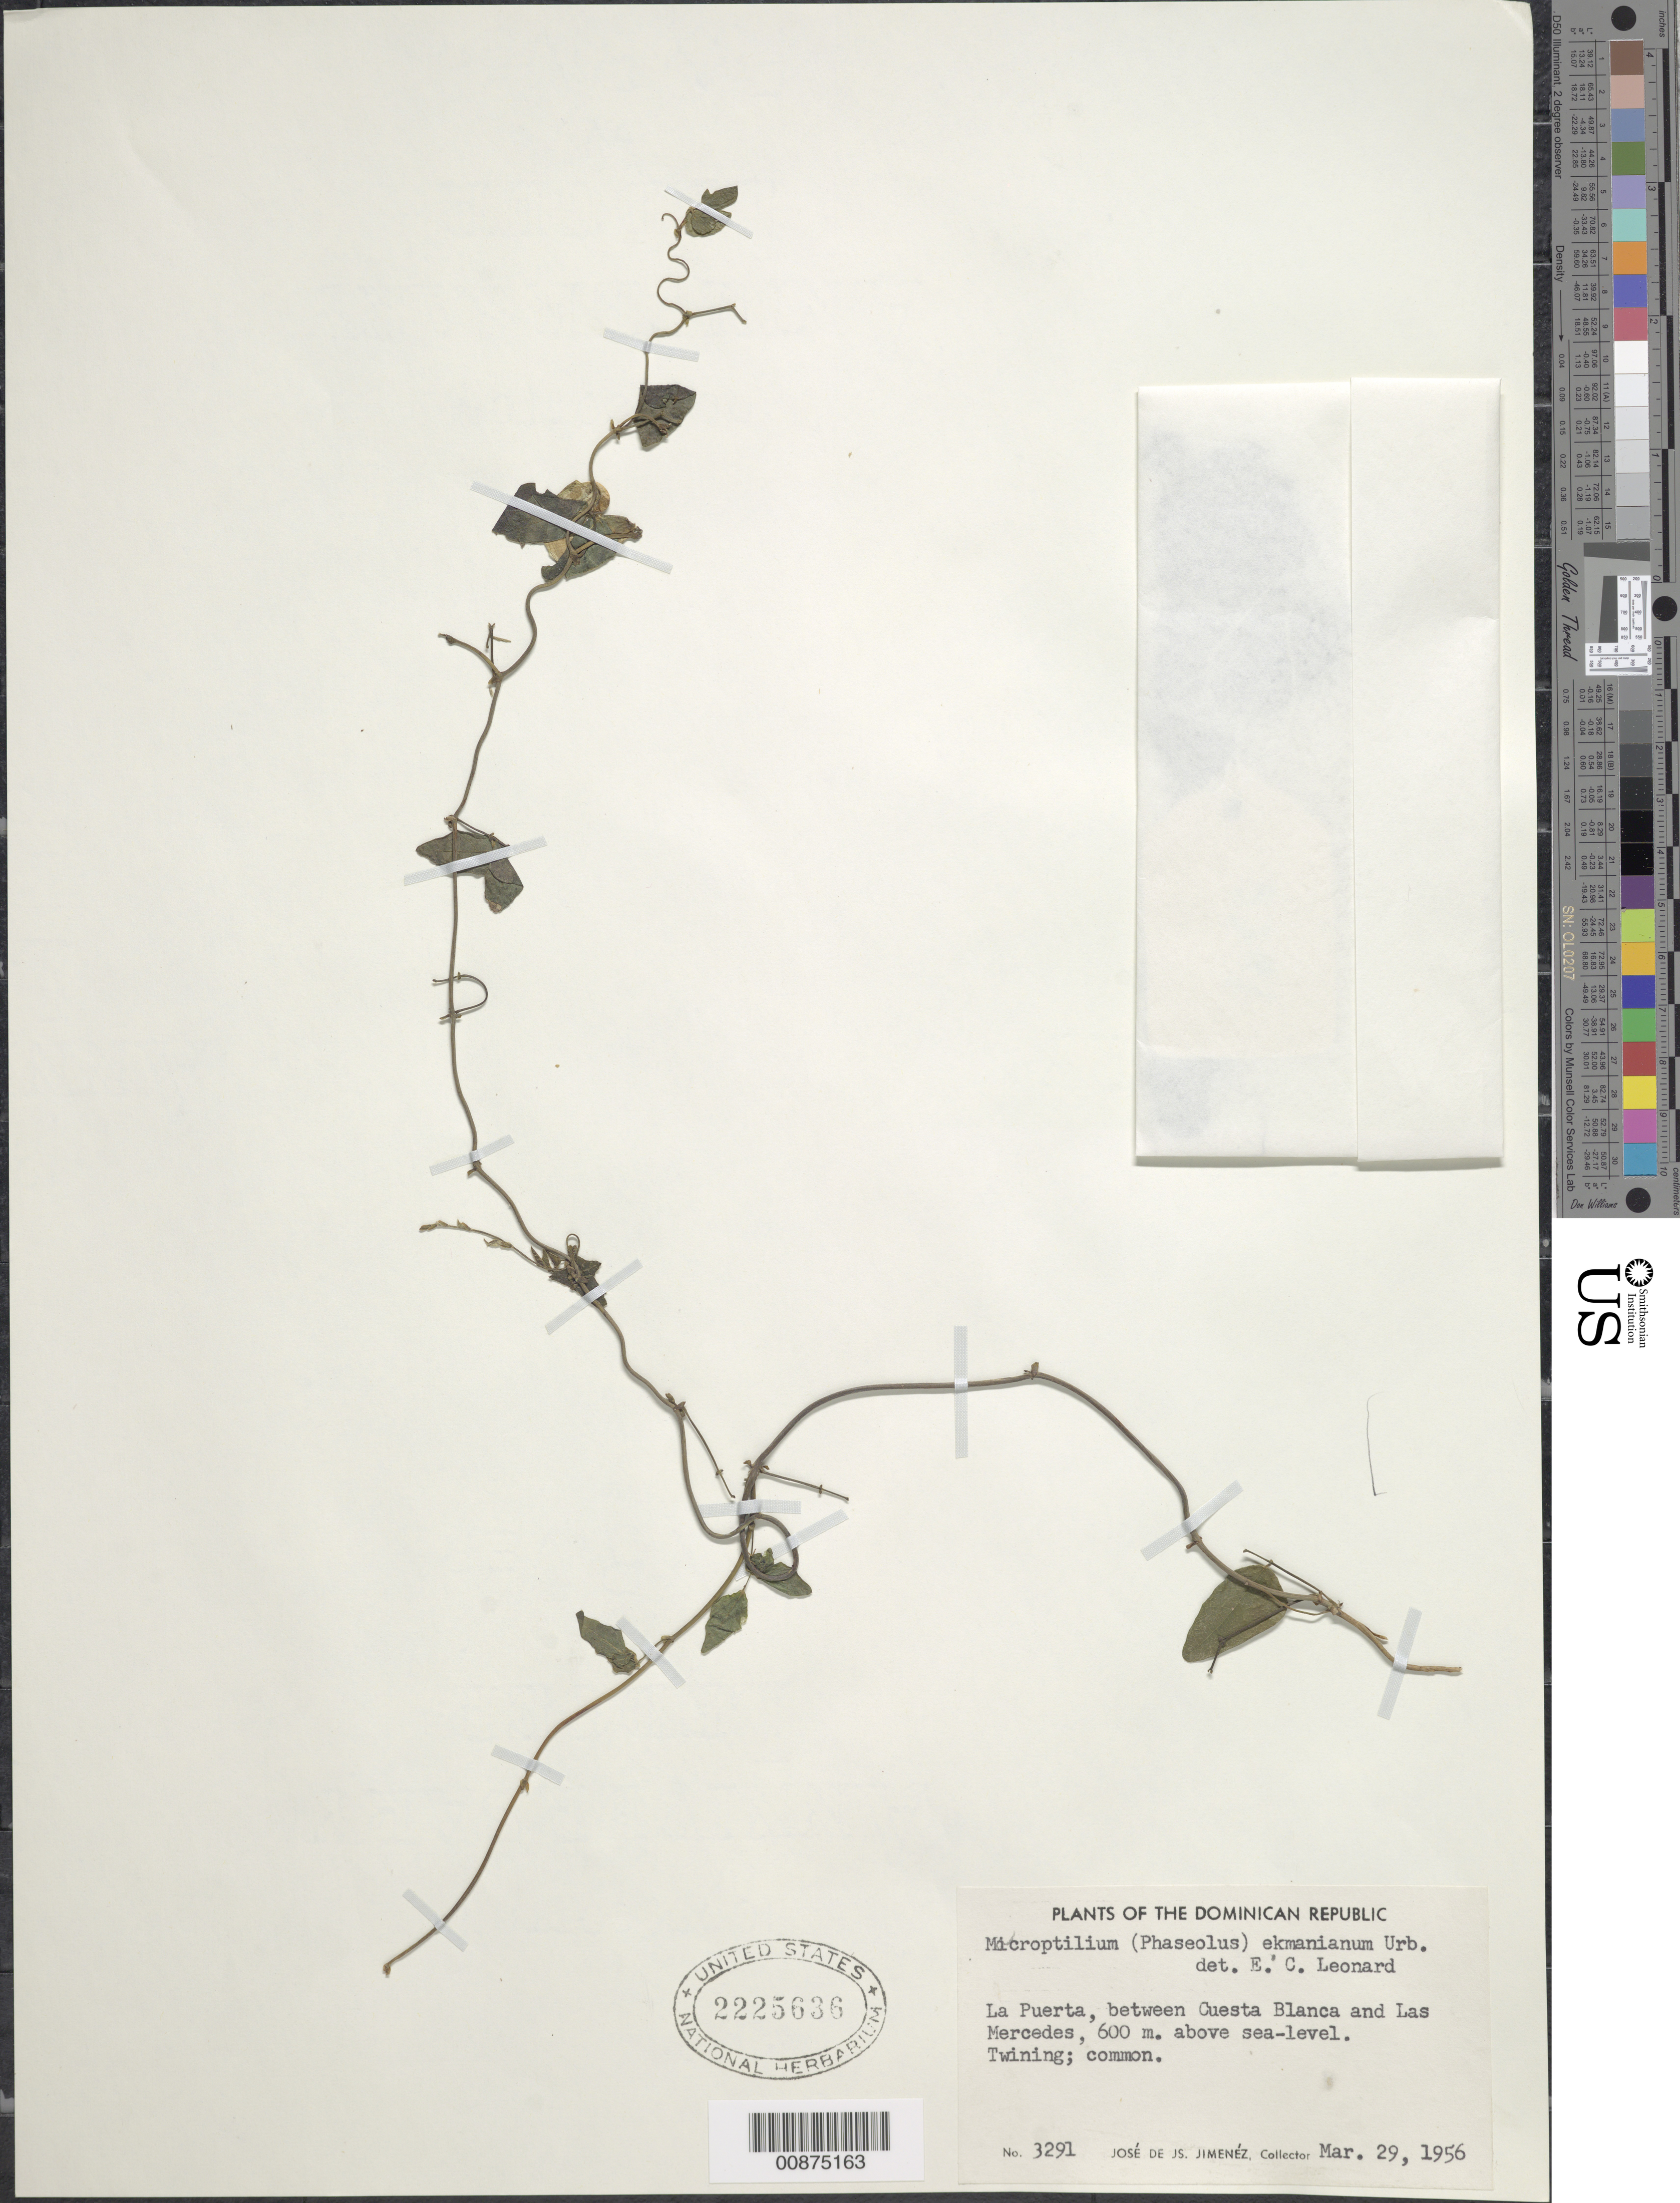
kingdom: Plantae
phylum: Tracheophyta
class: Magnoliopsida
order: Fabales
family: Fabaceae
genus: Macroptilium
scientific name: Macroptilium ekmanianum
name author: Urb.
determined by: Leonard, Emery C., (US)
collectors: J. J. Jiménez Almonte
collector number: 3291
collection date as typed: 29 Mar 1956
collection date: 1956-03-29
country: Dominican Republic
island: Hispaniola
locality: La Puerta, between Cuesta Blanca and Las Mercedes.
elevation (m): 600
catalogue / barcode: US 2225636